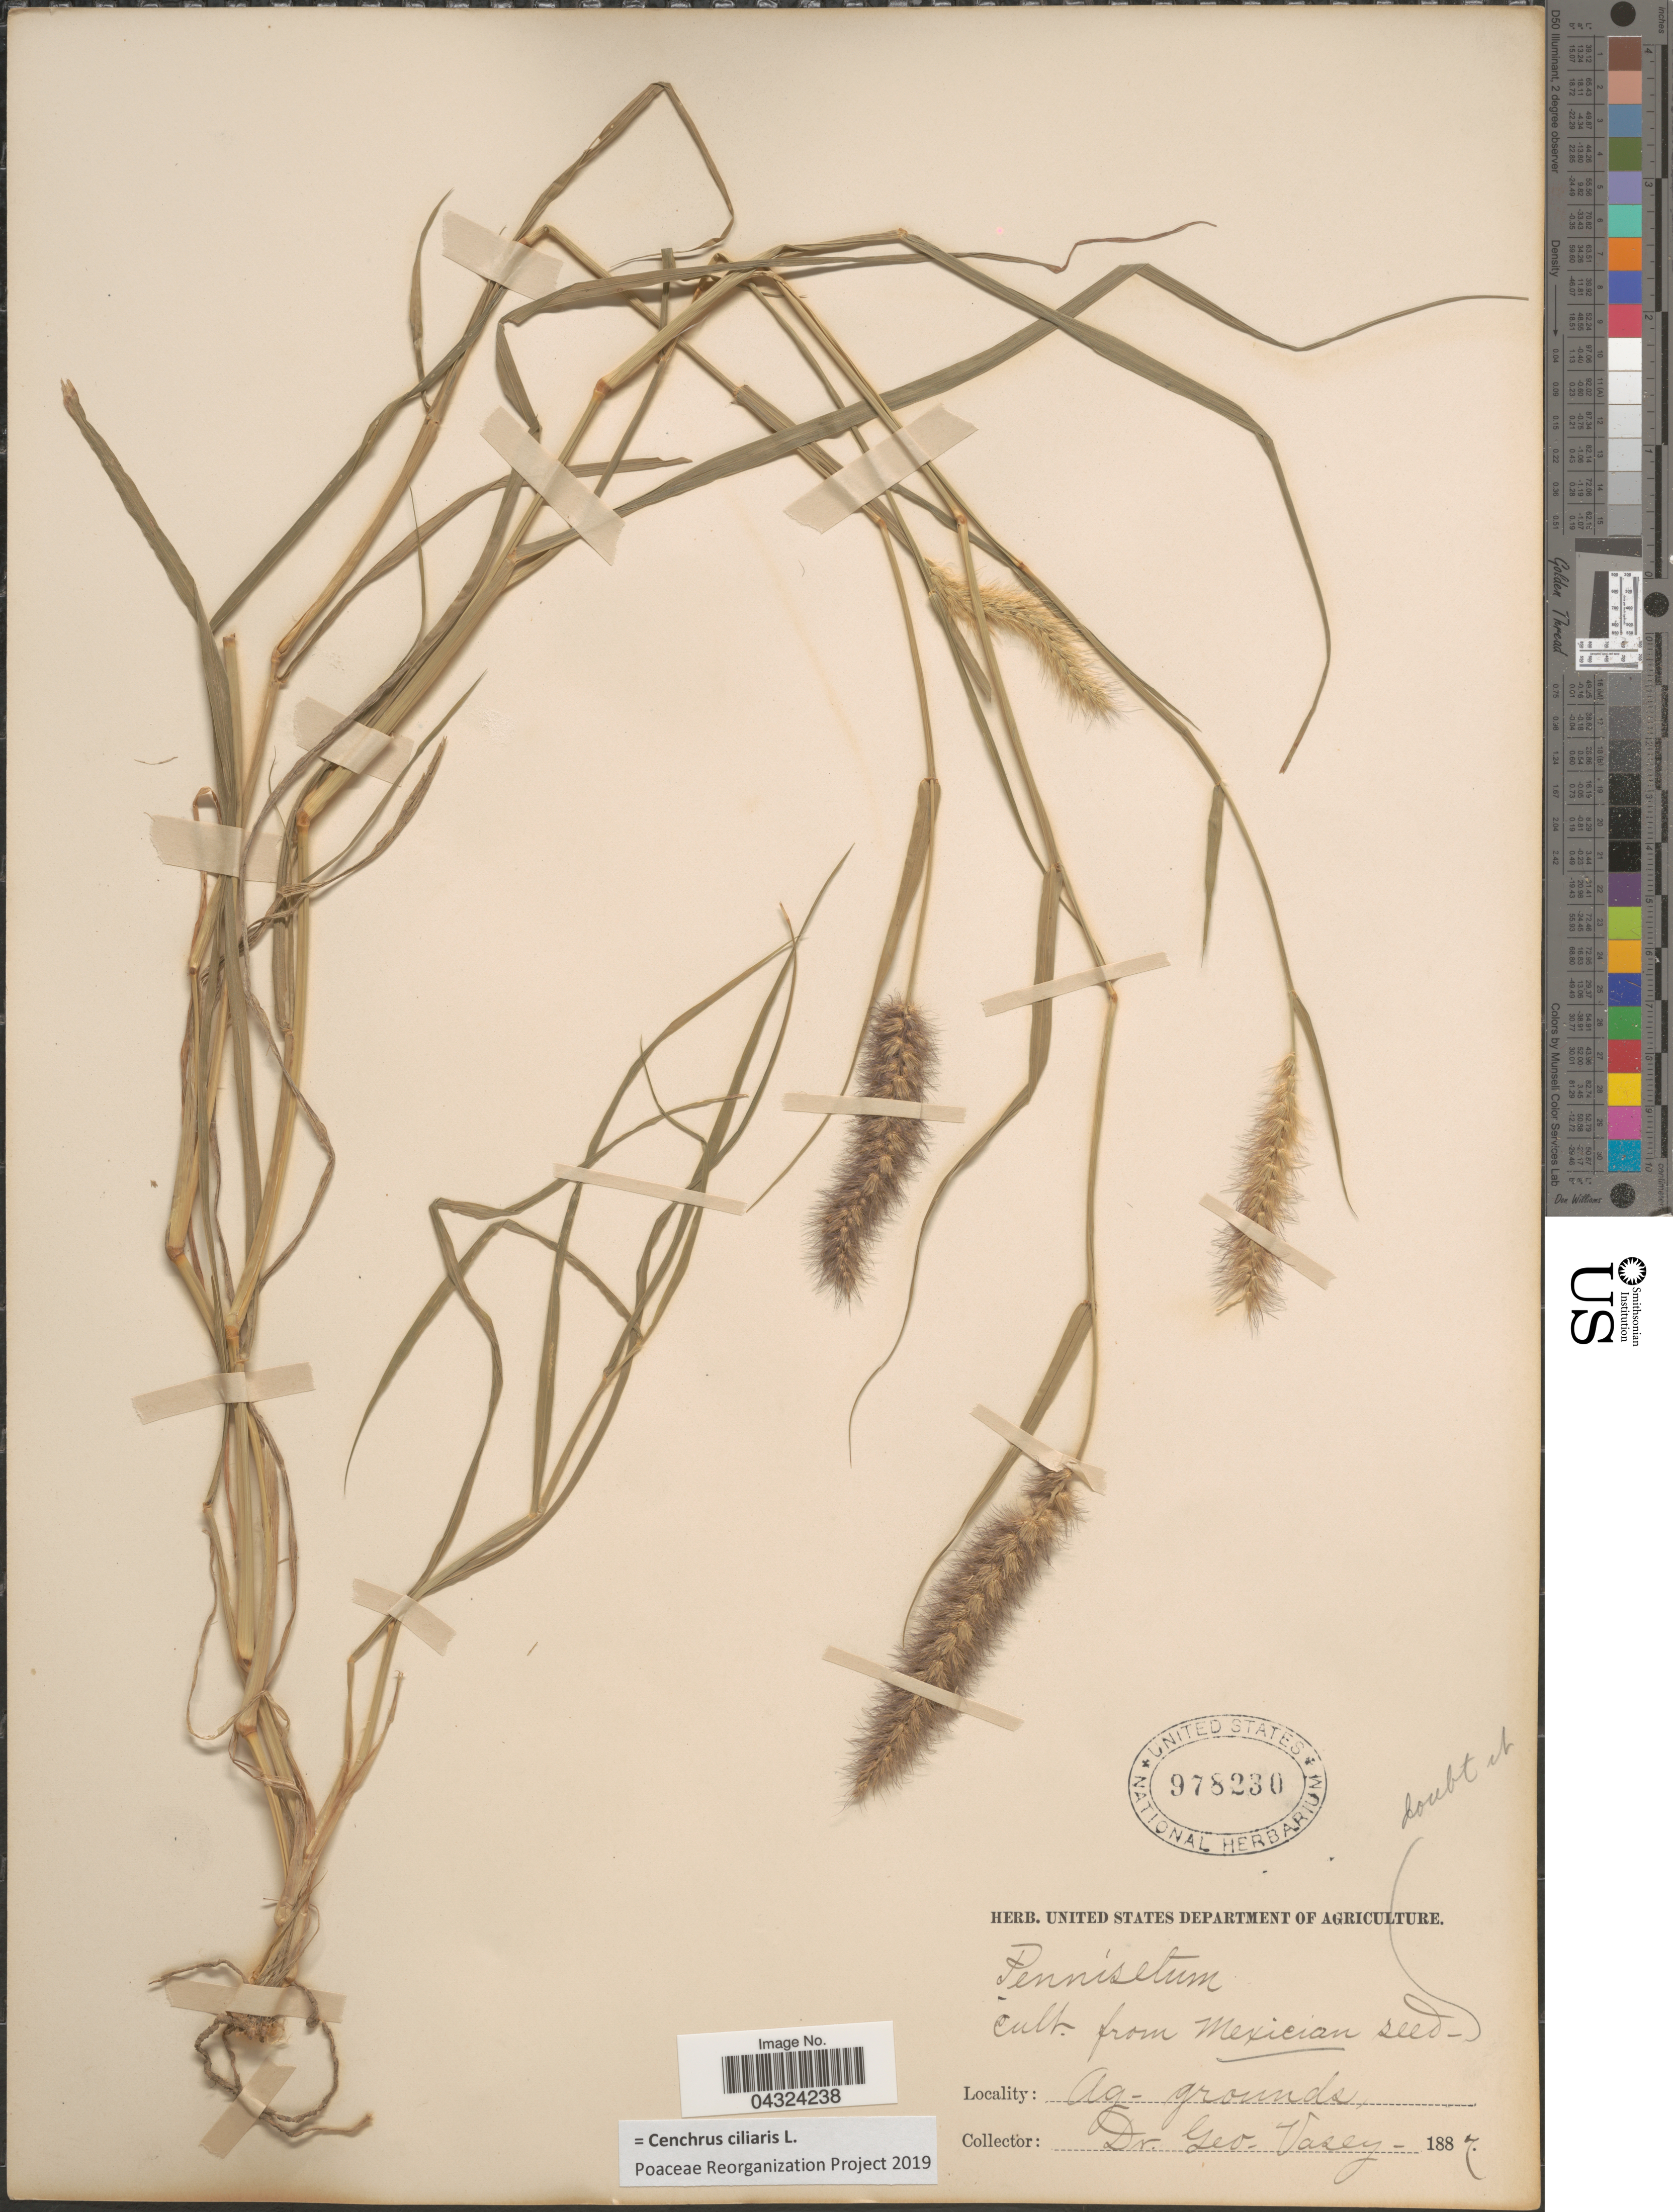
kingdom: Plantae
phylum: Tracheophyta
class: Liliopsida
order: Poales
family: Poaceae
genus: Cenchrus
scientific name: Cenchrus ciliaris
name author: L.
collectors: G. R. Vasey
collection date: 1887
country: United States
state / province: District of Columbia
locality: Ag- ground.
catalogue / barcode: US 978230